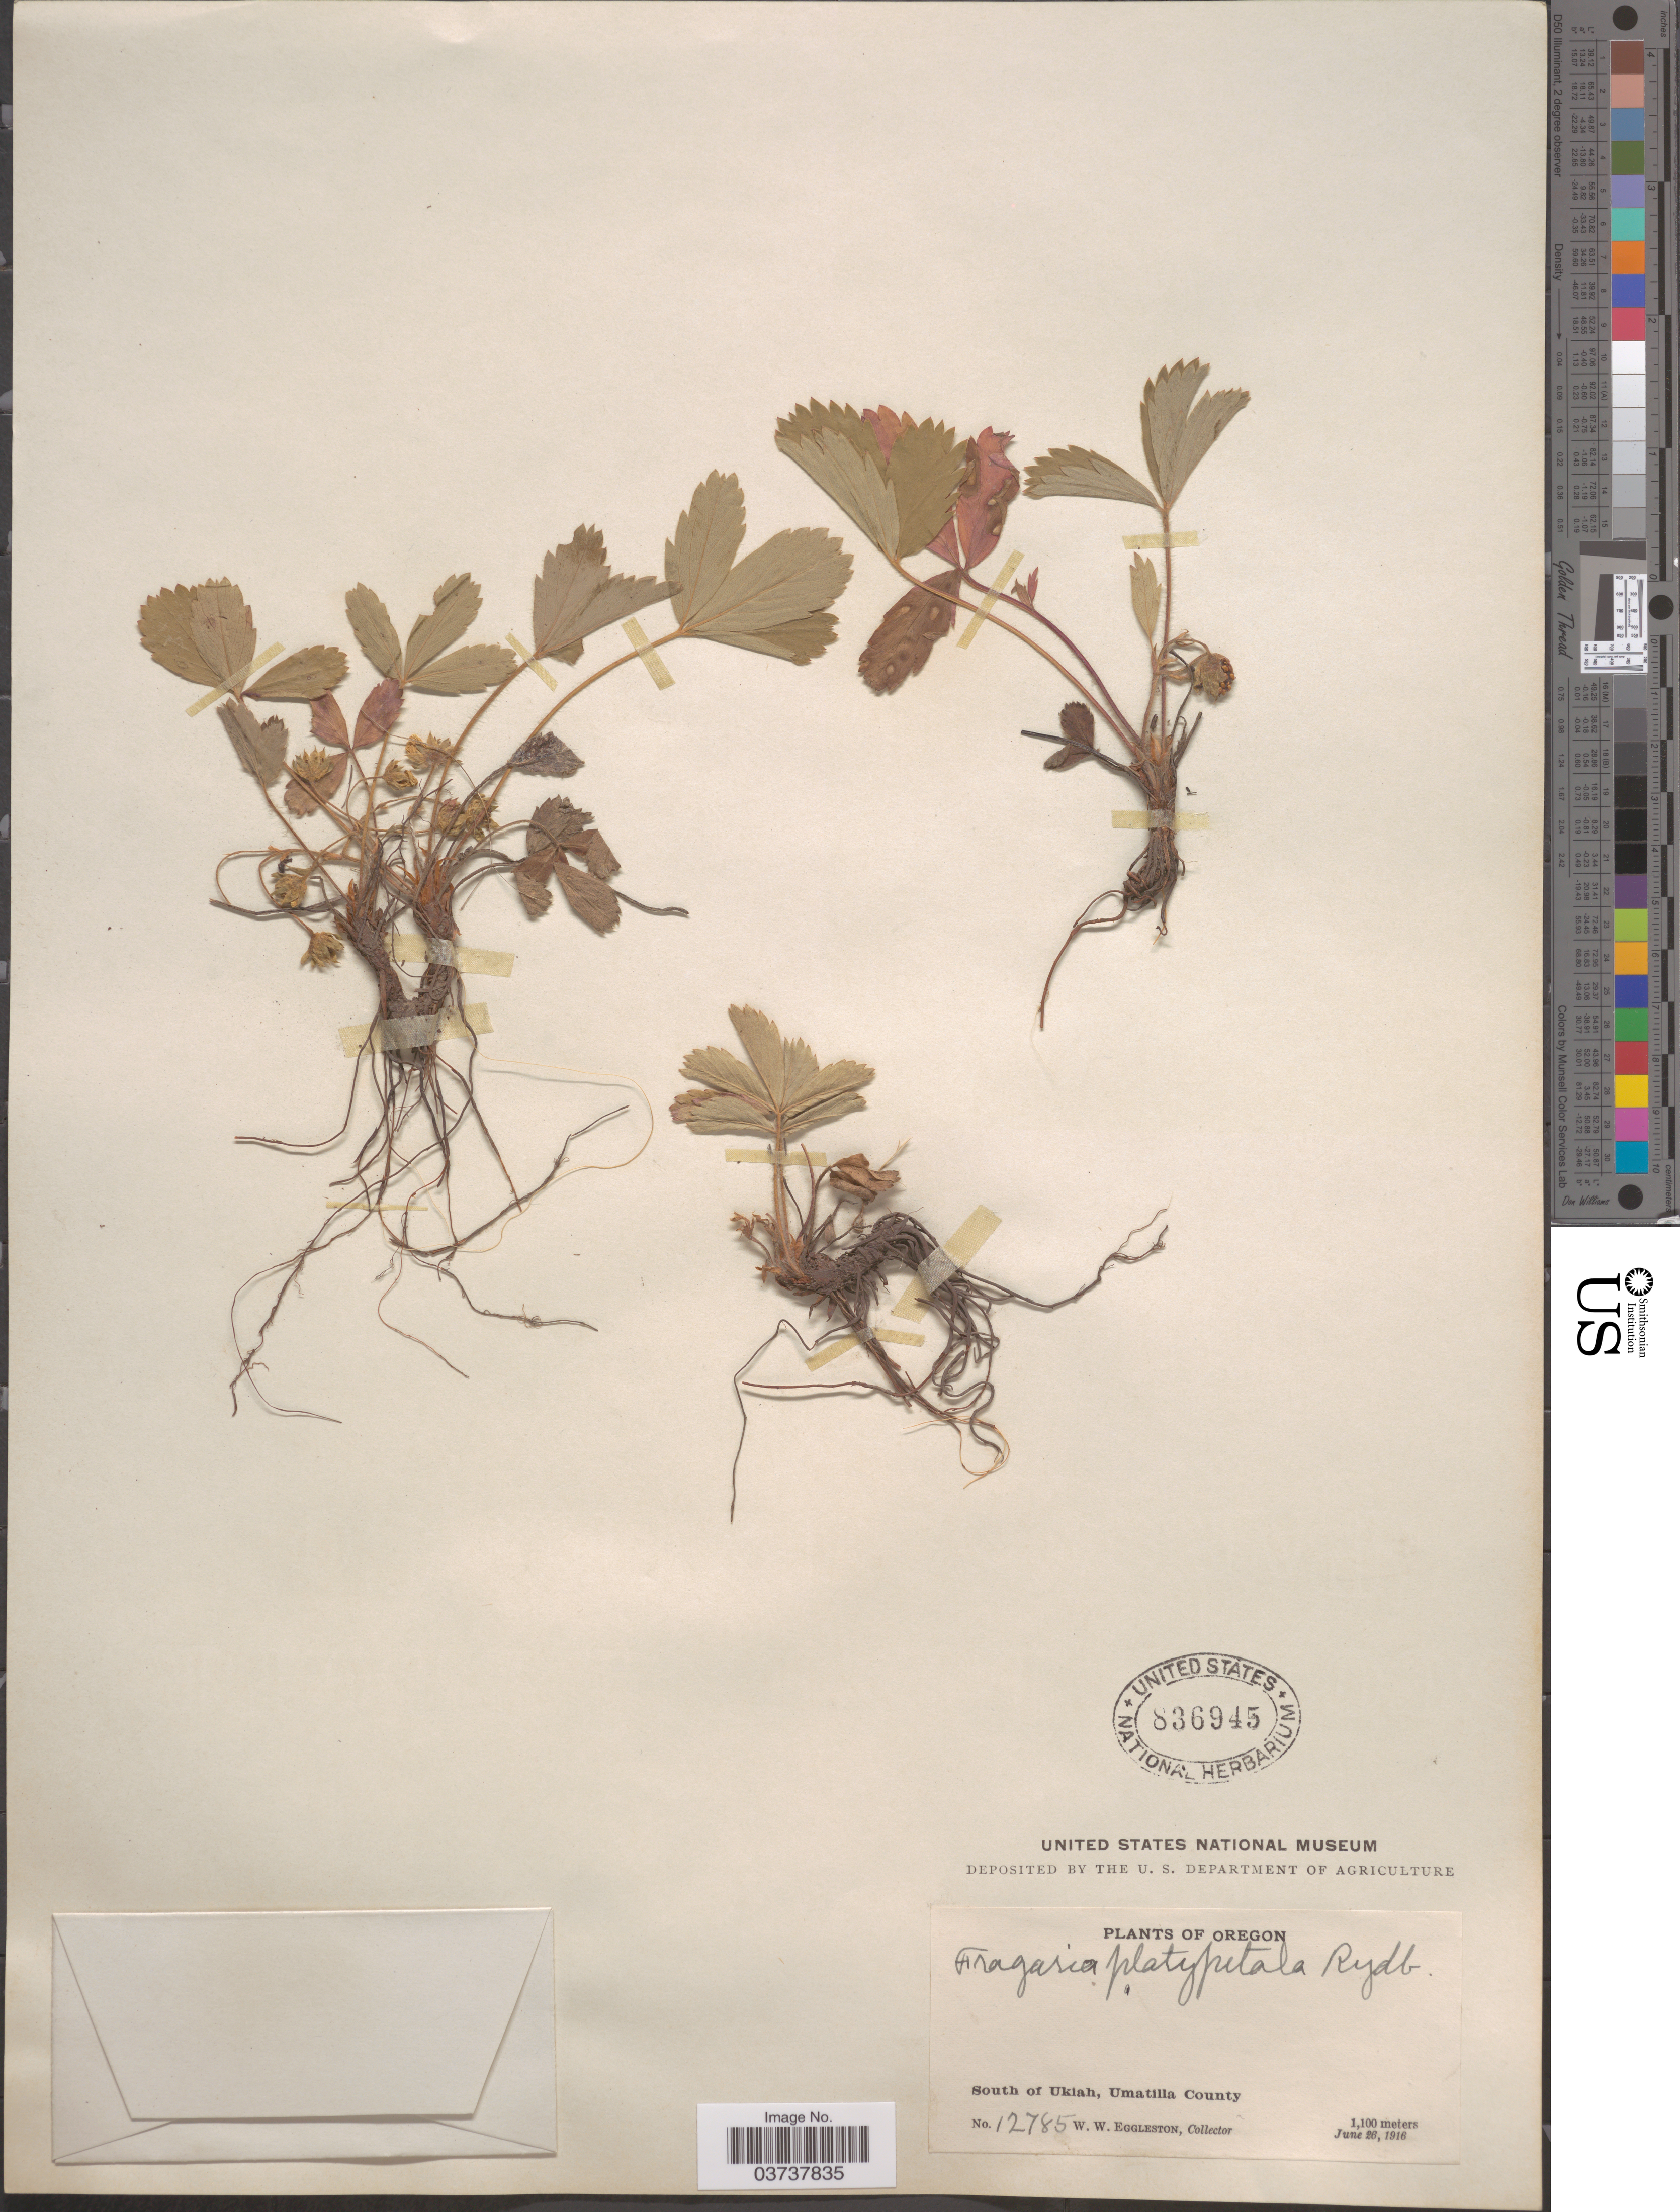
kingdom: Plantae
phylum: Tracheophyta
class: Magnoliopsida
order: Rosales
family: Rosaceae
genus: Fragaria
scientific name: Fragaria virginiana subsp. platypetala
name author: (Rydb.) Staudt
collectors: W. W. Eggleston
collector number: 12785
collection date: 1916-06-26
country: United States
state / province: Oregon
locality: South of Ukiah, Umatilla County.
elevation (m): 1100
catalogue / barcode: US 836945